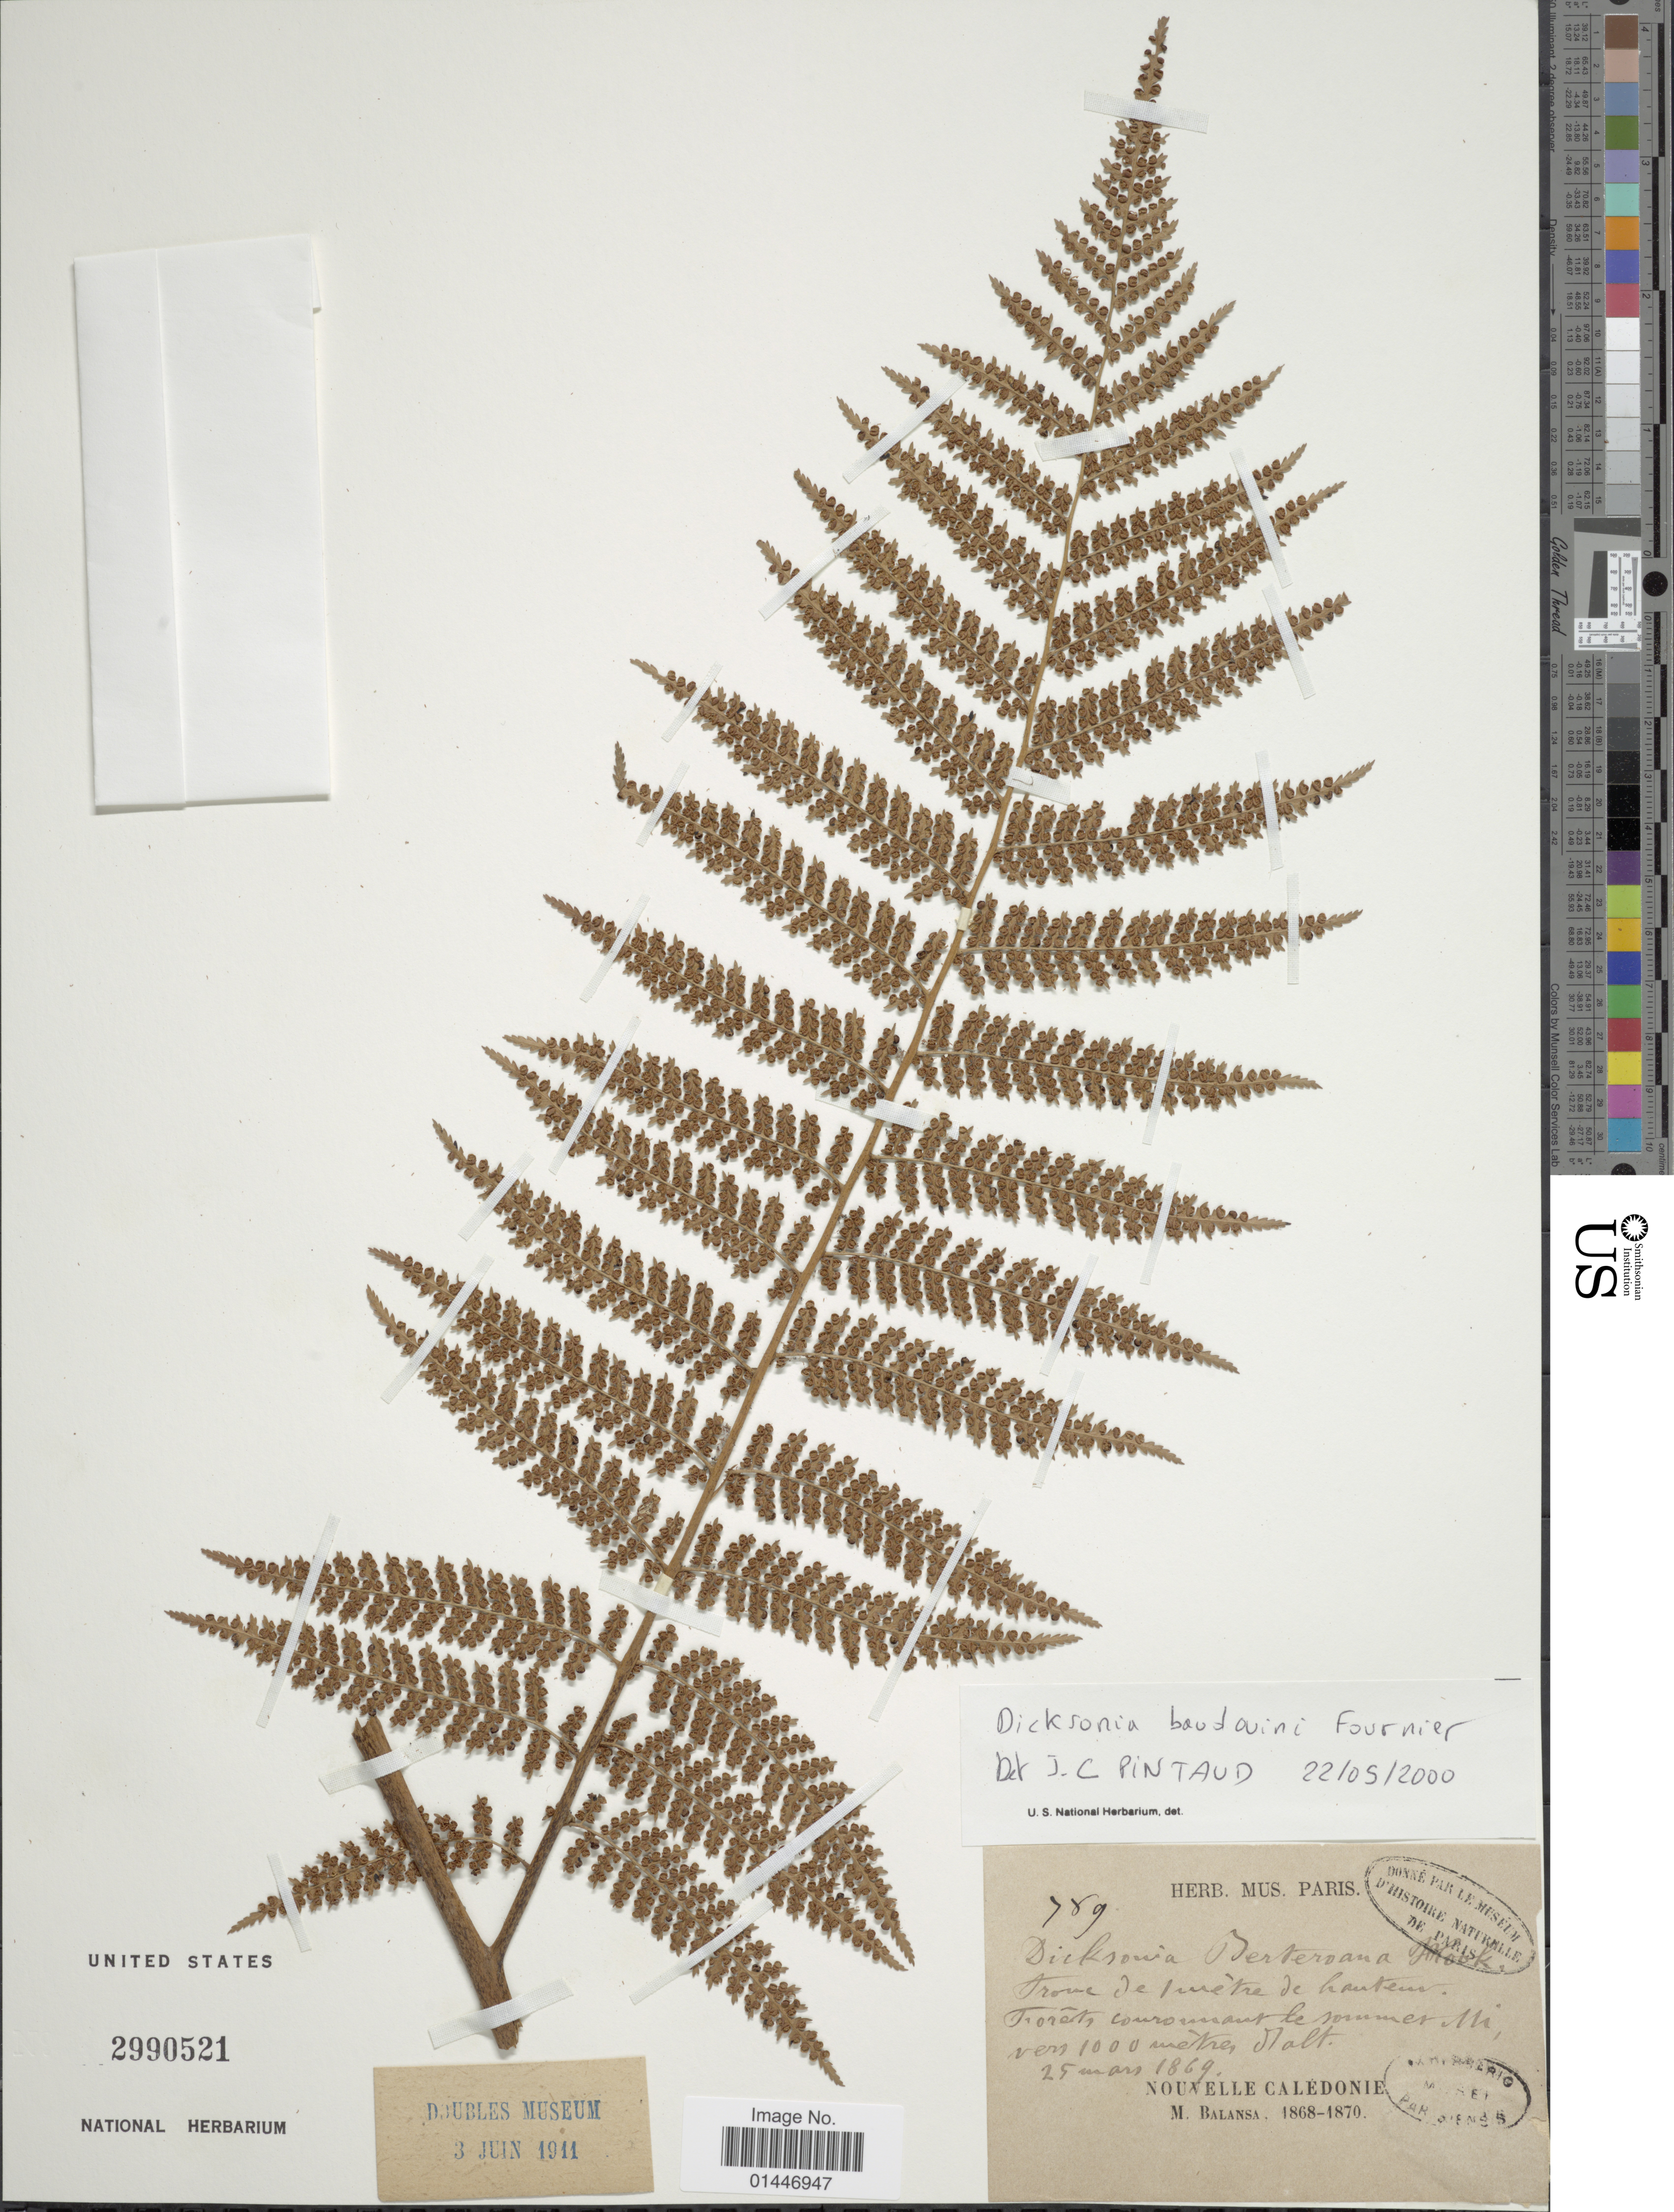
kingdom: Plantae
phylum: Tracheophyta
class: Polypodiopsida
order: Cyatheales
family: Dicksoniaceae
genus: Dicksonia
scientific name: Dicksonia baudouinii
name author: E. Fourn.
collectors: B. Balansa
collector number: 759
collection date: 1869-03-25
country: New Caledonia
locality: Forests Couromiant le sornmet Mi. [interpreted]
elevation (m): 1000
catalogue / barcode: US 2990521